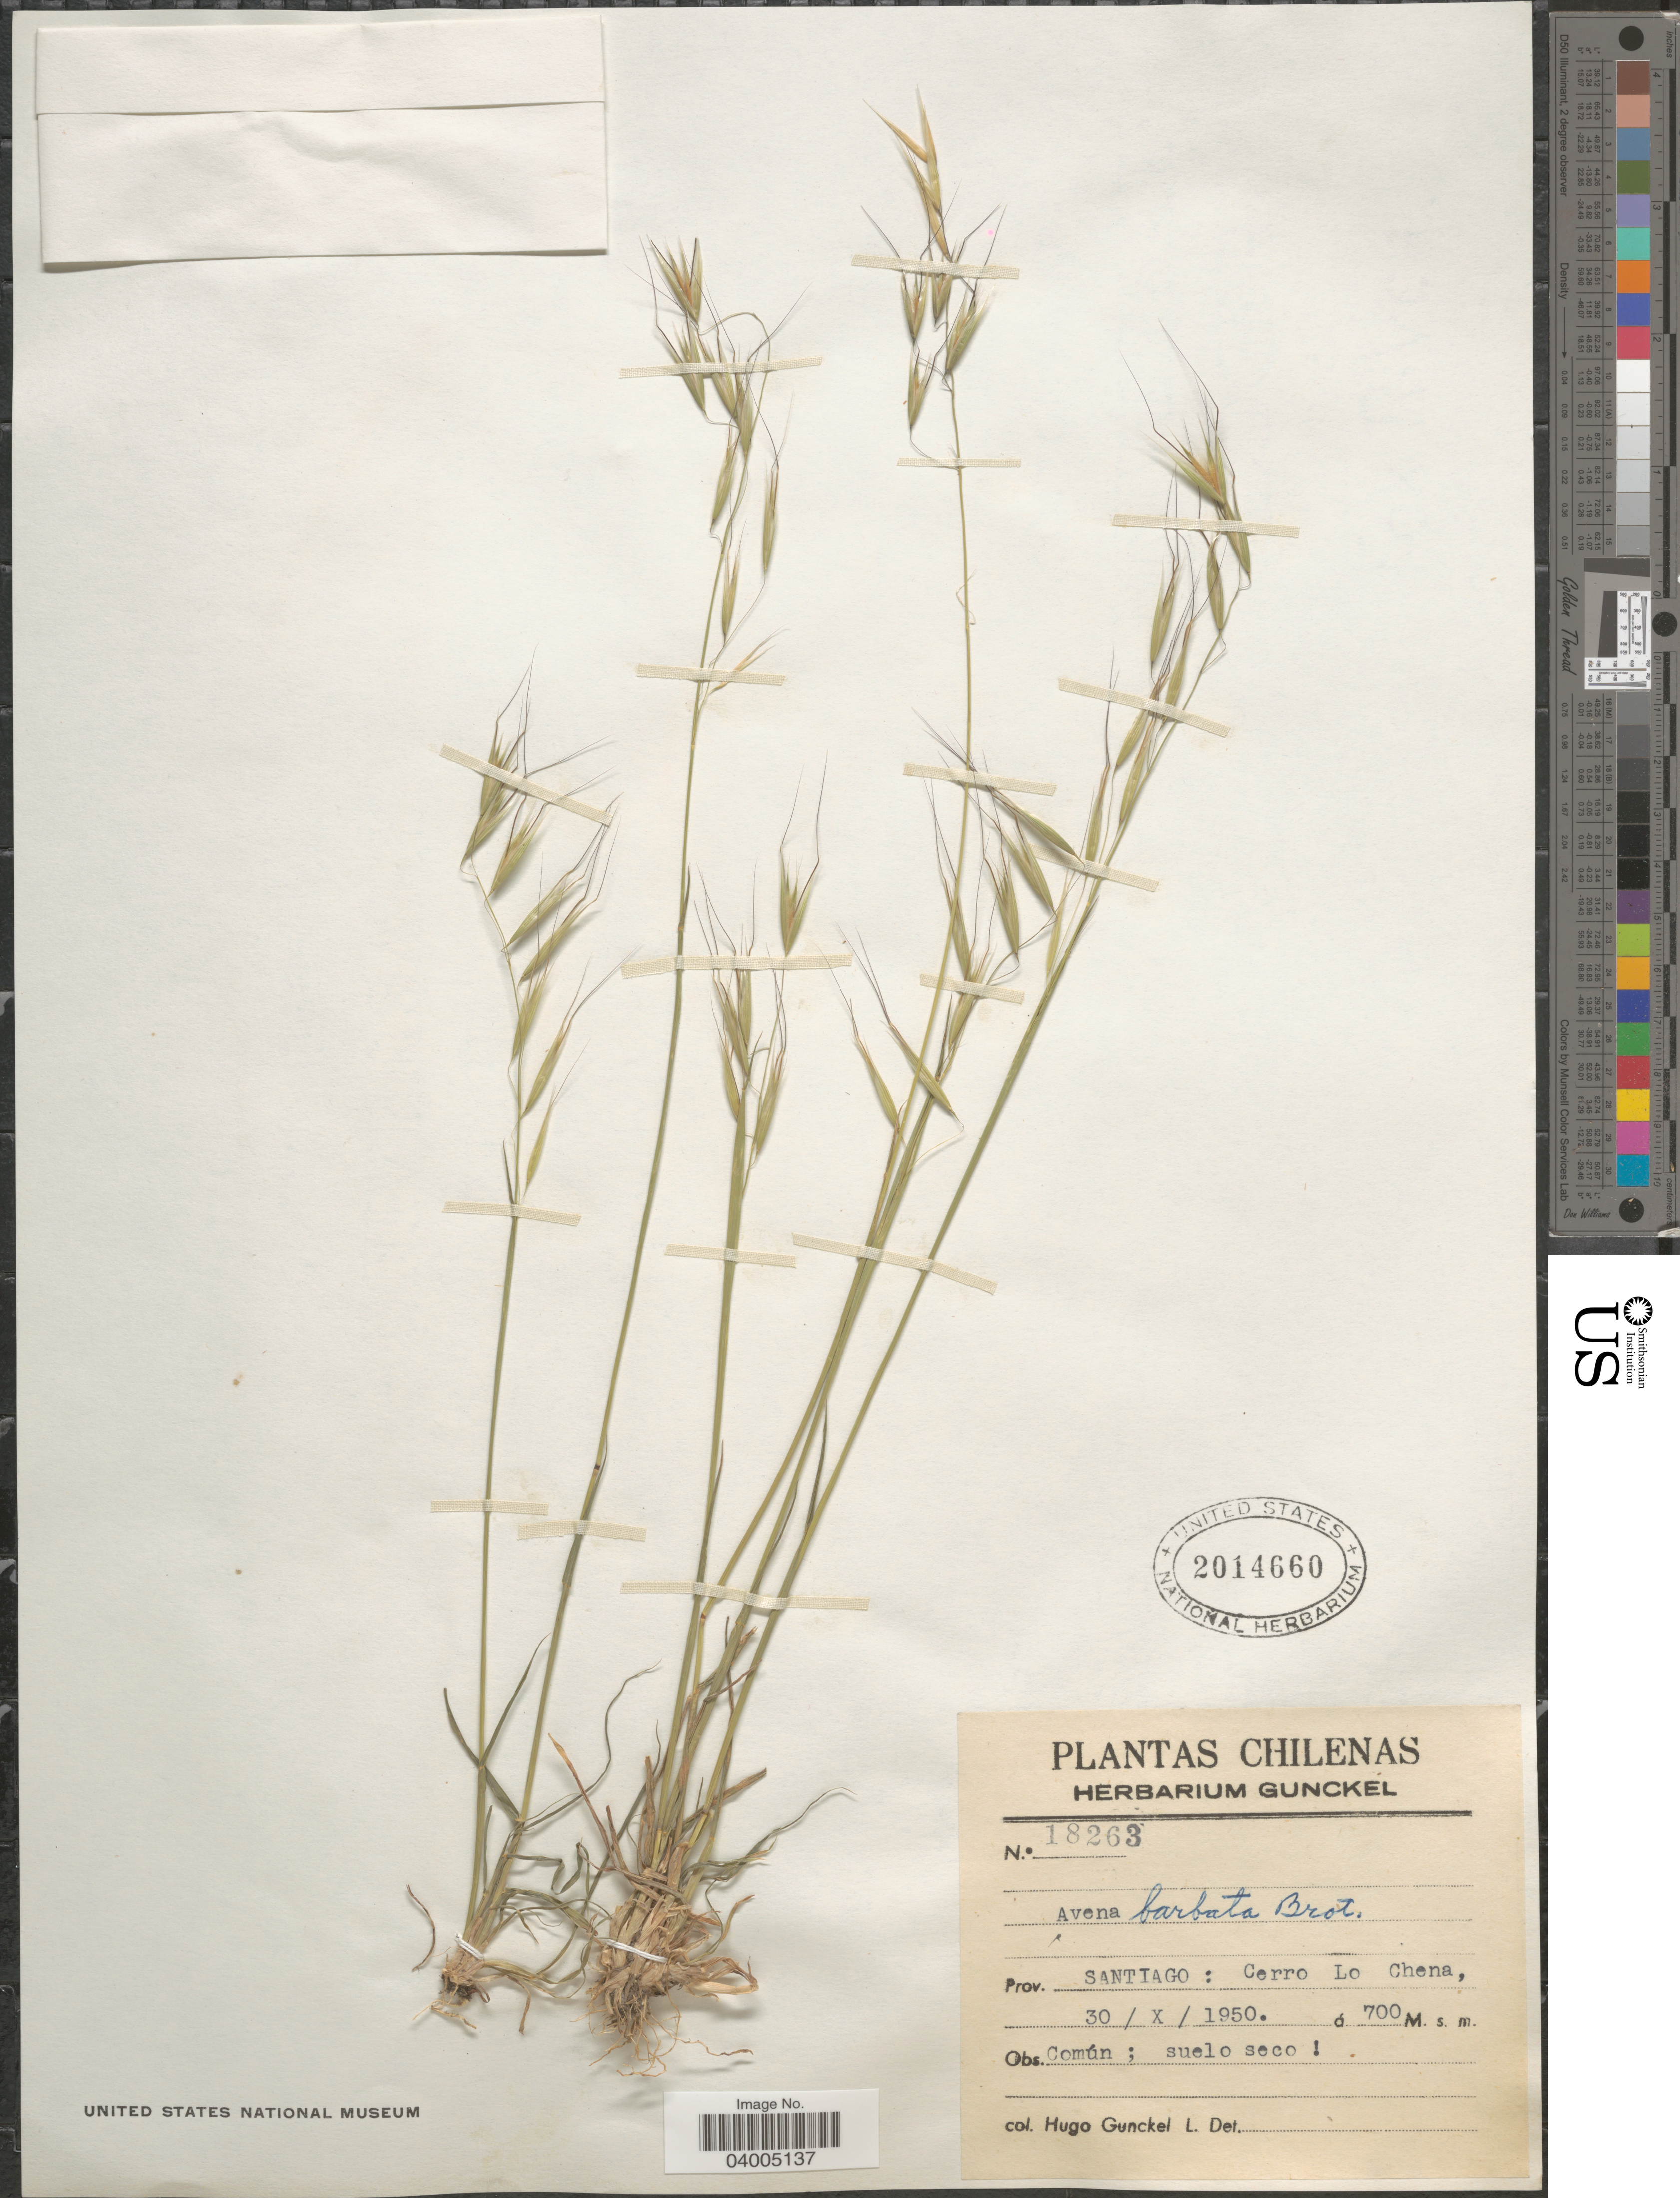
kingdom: Plantae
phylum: Tracheophyta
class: Liliopsida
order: Poales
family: Poaceae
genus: Avena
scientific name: Avena barbata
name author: Pott ex Link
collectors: H. Gunckel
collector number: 18263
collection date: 1950-10-30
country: Chile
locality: Prov. Santiago: Cerro Lo Chena.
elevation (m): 700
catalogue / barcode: US 2014660